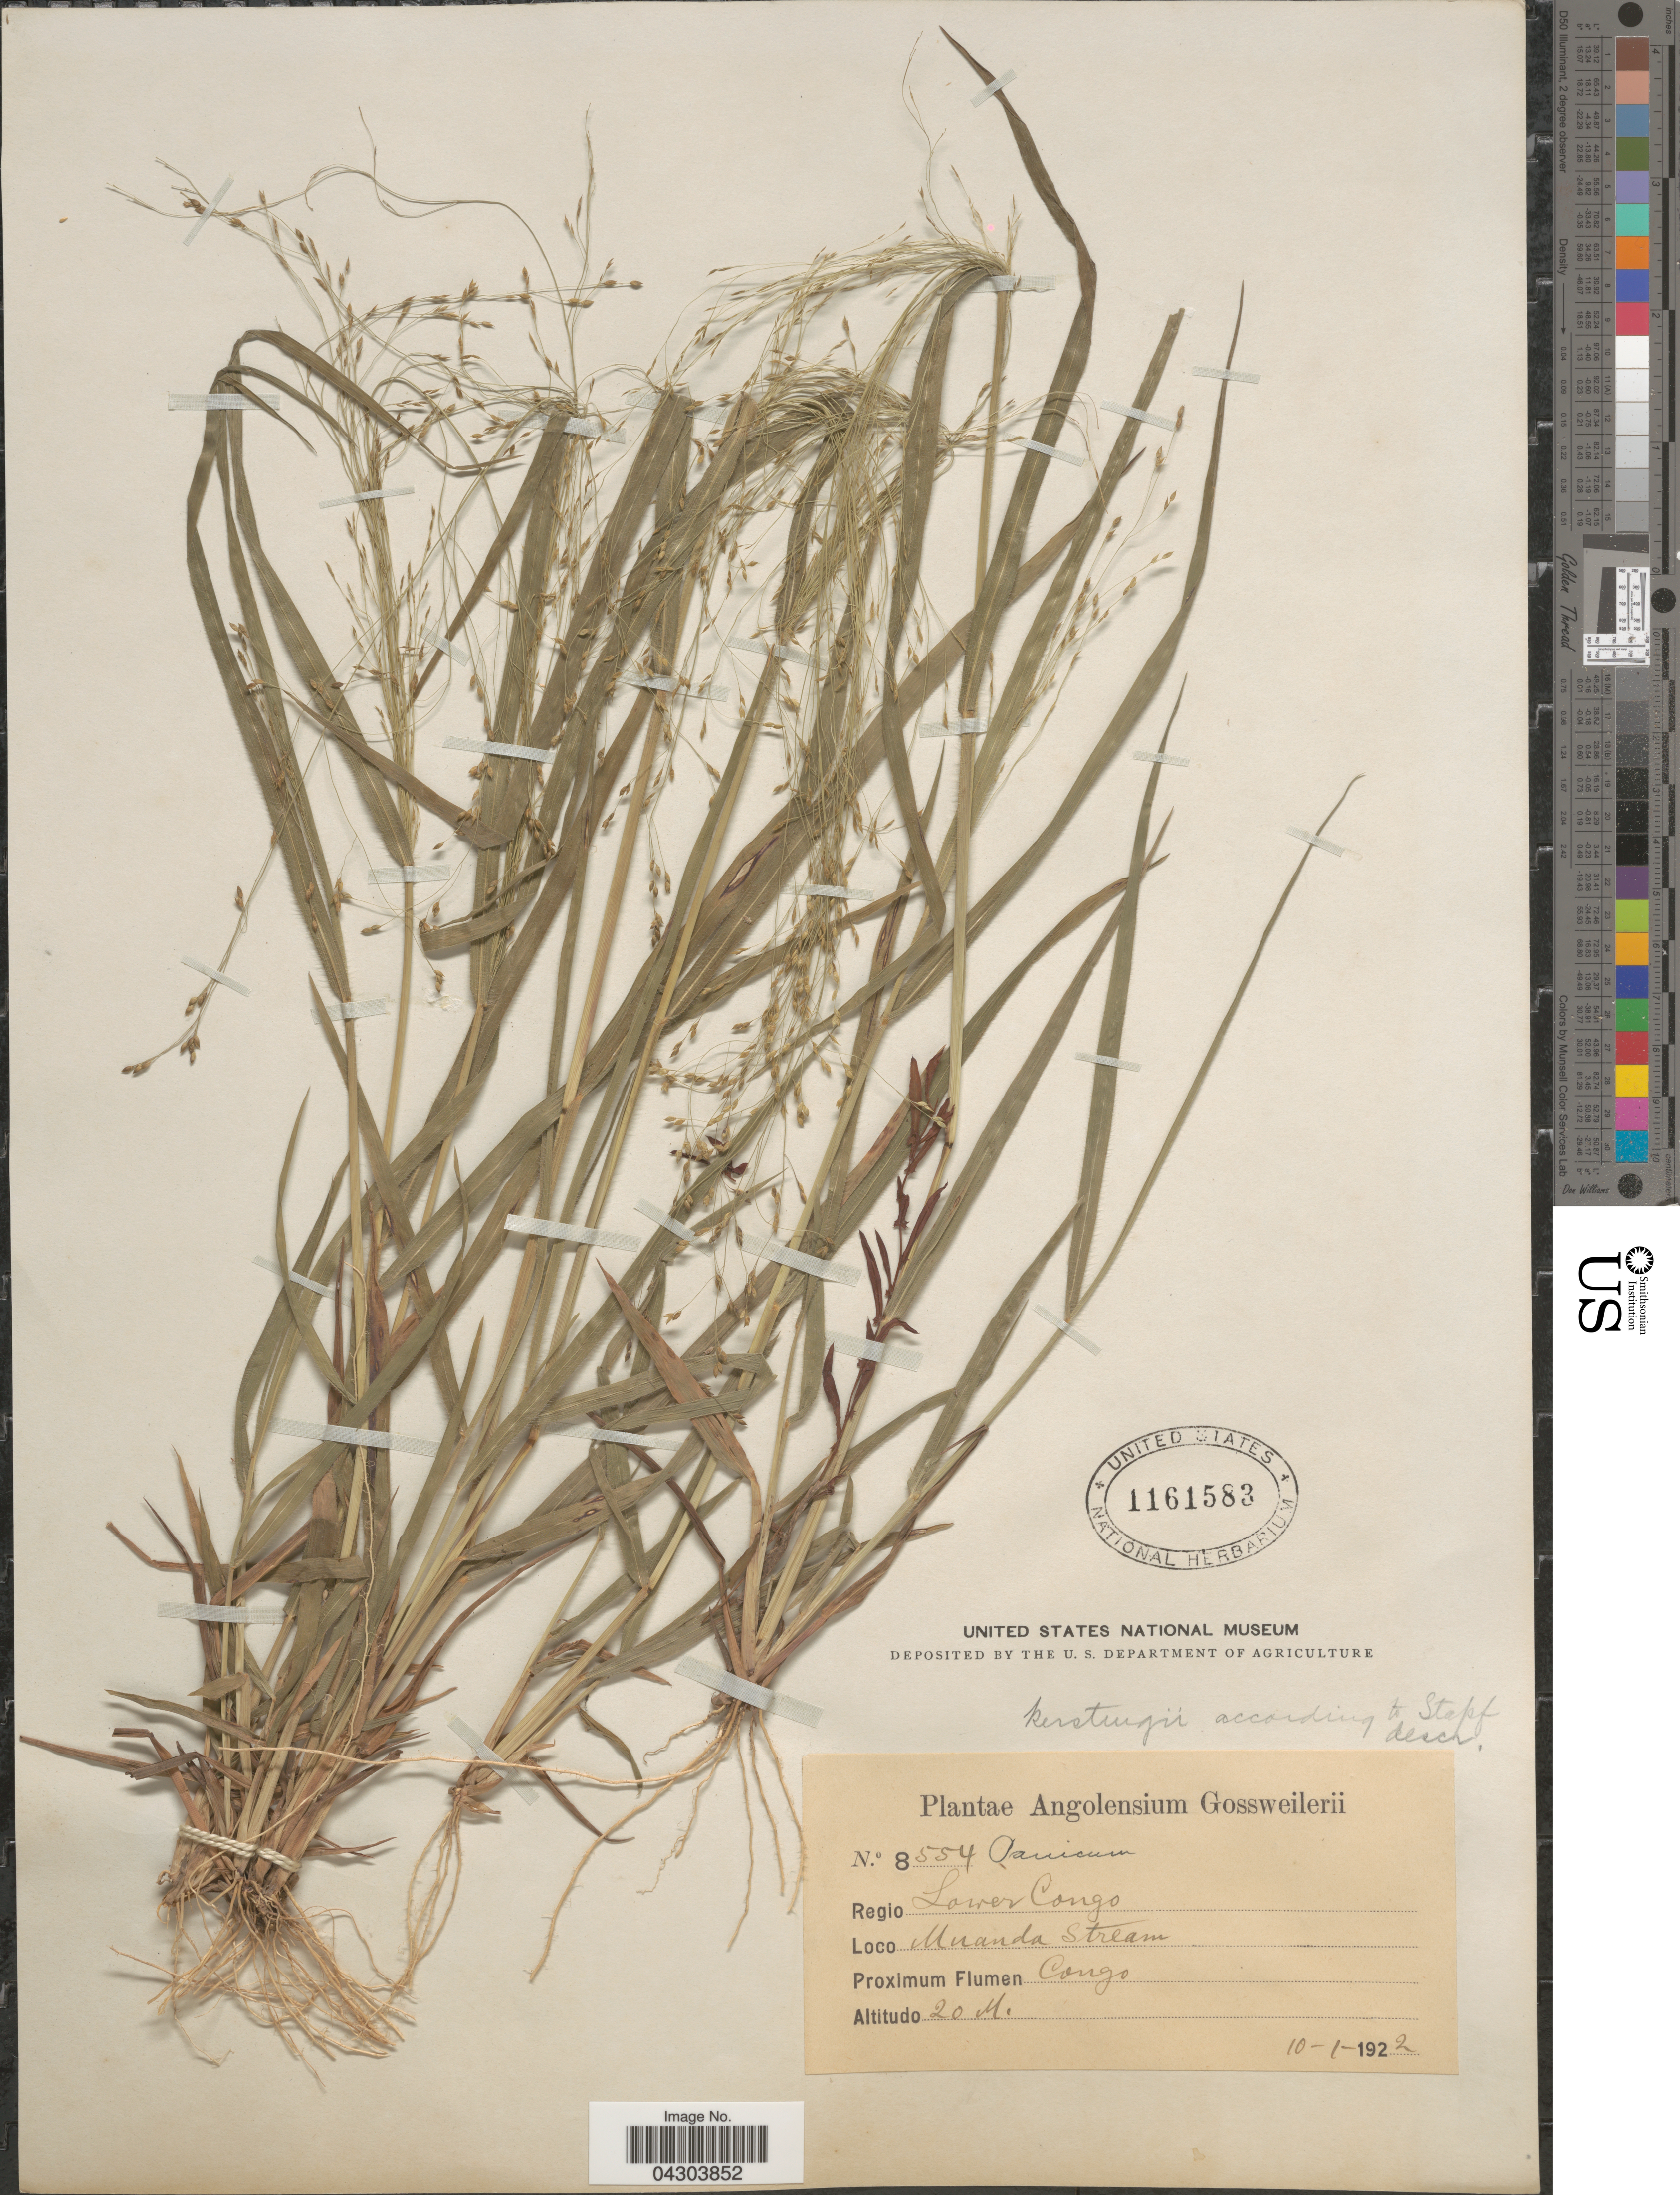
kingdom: Plantae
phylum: Tracheophyta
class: Liliopsida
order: Poales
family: Poaceae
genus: Panicum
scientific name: Panicum pansum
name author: Rendle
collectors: -. Gossweiler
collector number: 8554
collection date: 1922-01-10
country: Angola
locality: Angolensium. Regio Lower Congo. Muanda Stream. Proximum Flumen Congo.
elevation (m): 20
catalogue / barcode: US 1161583